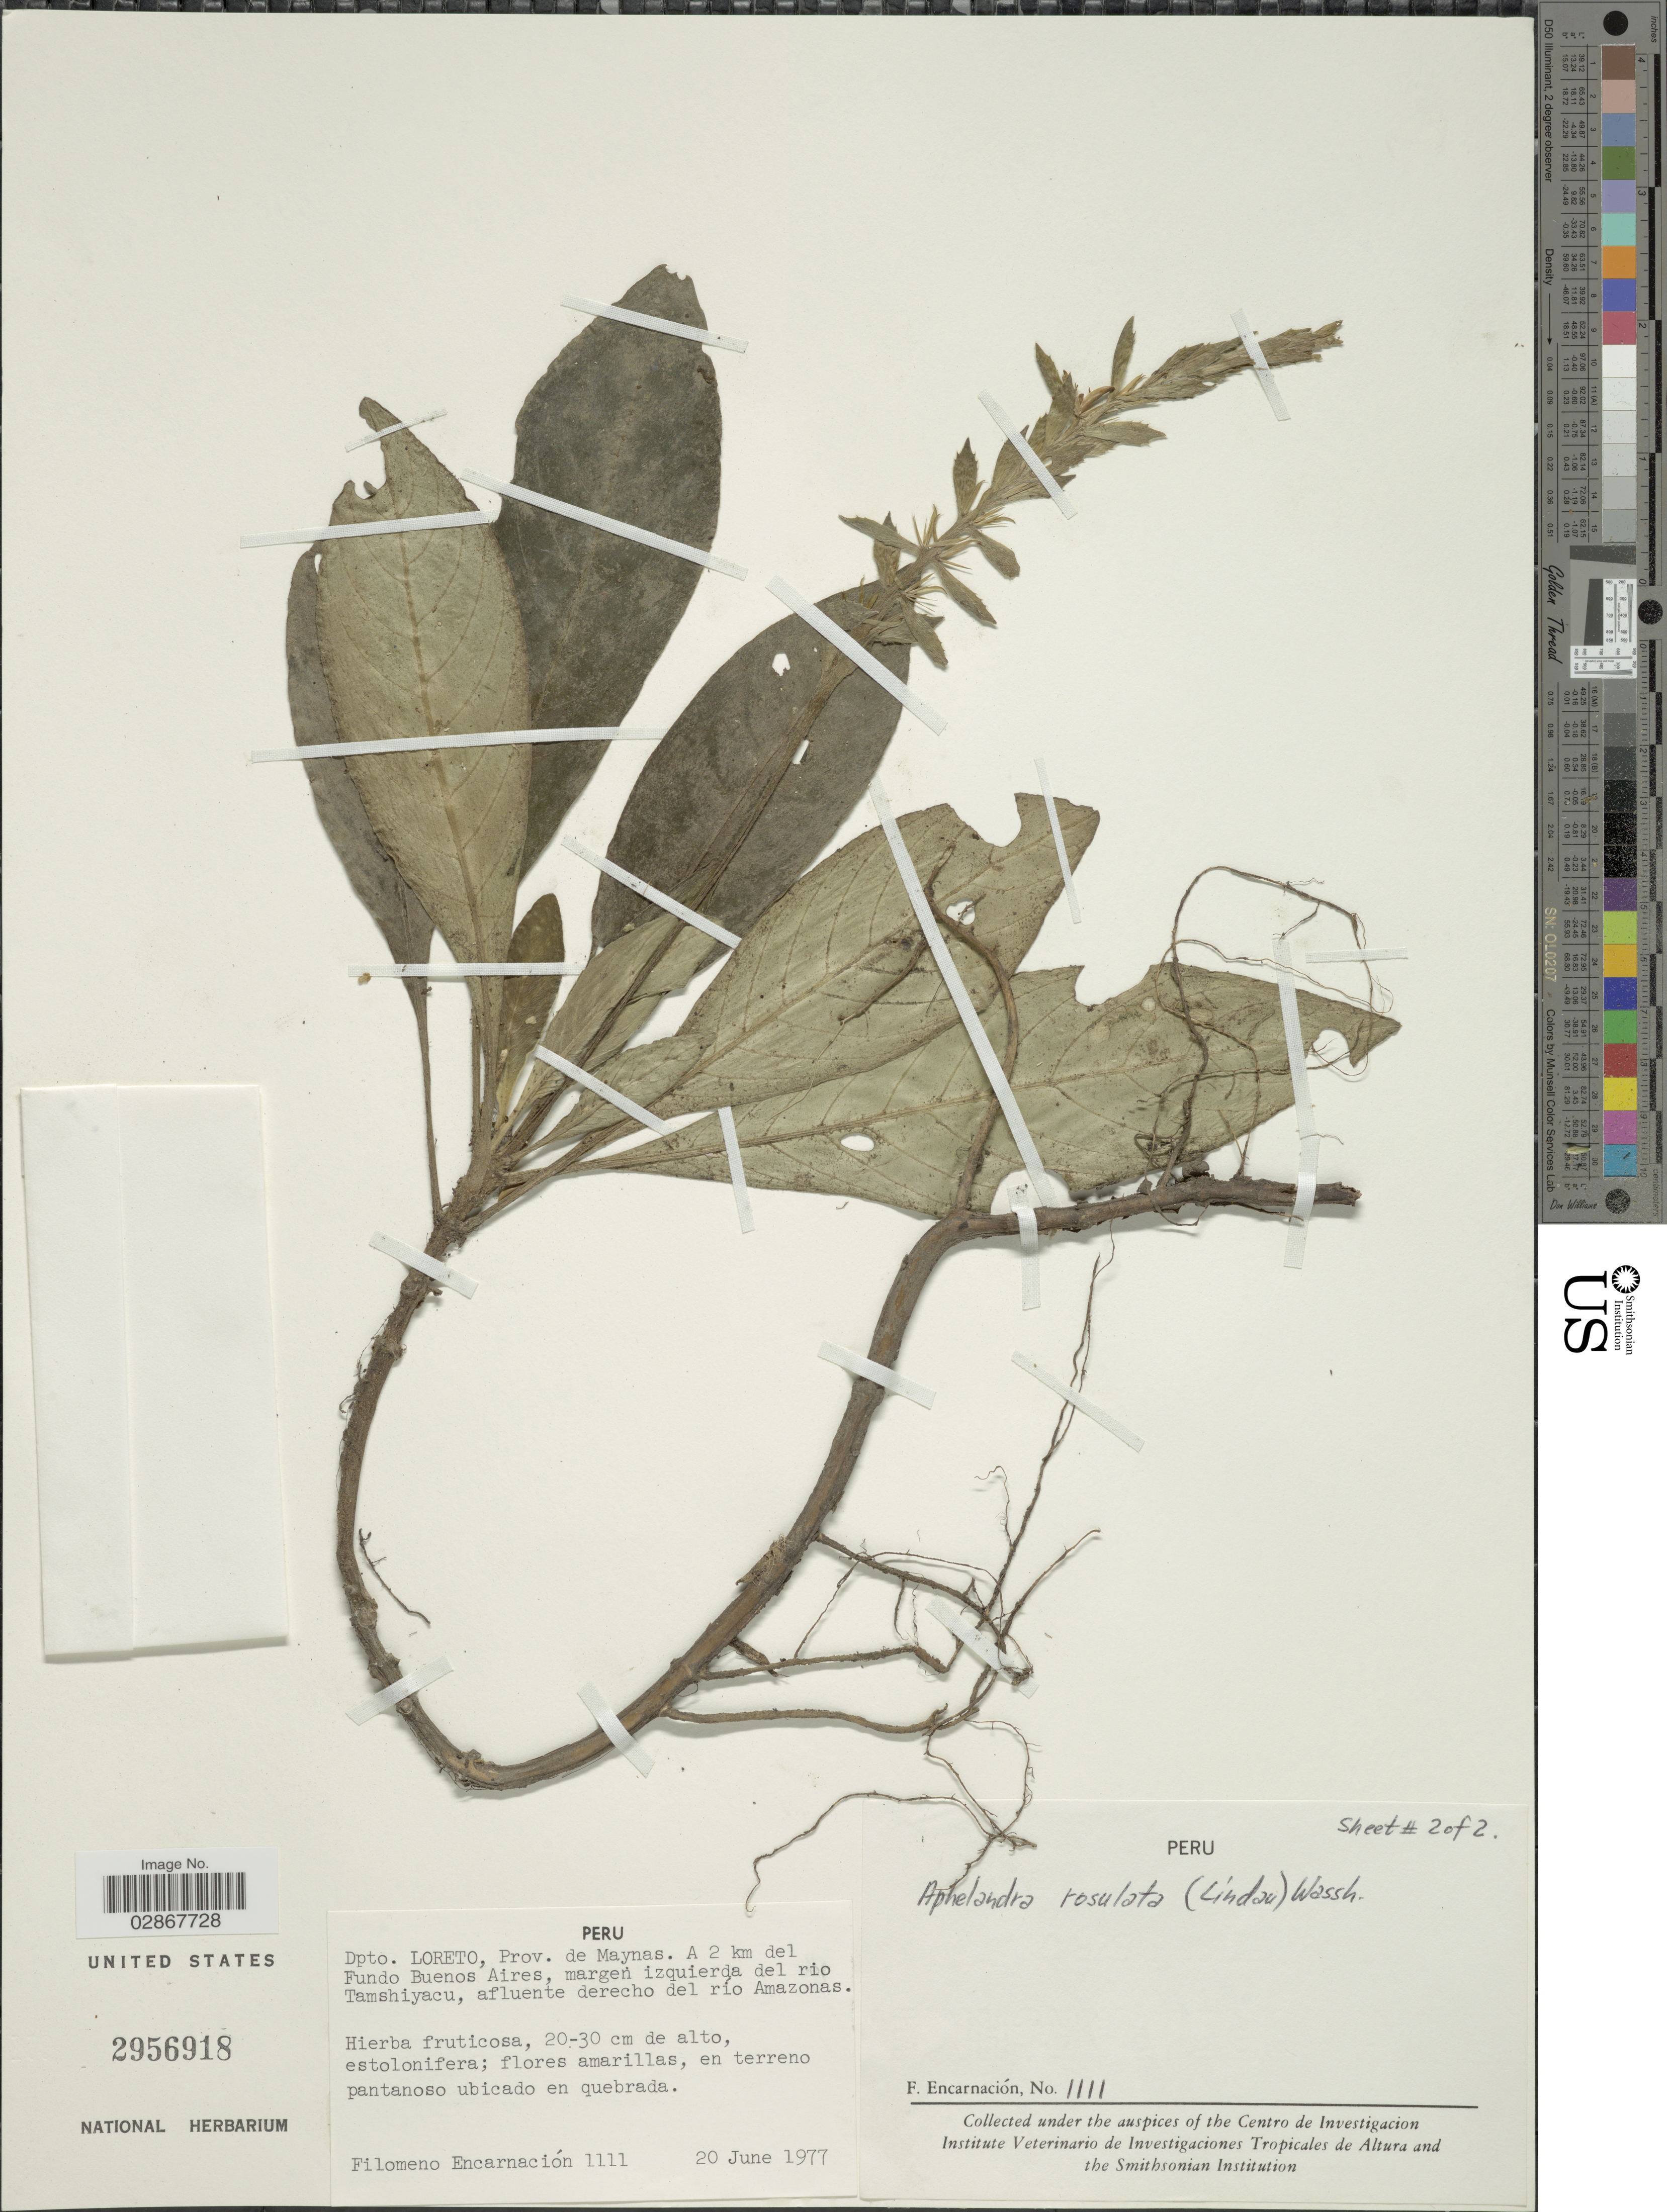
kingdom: Plantae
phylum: Tracheophyta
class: Magnoliopsida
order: Lamiales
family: Acanthaceae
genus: Aphelandra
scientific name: Aphelandra rosulata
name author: (Lindau) Wassh.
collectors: F. Encarnación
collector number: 1111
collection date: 1977-06-20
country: Peru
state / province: Loreto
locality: Dpto. Loreto, Prov. de Maynas. A 2 km del Fundo Buenos Aires, margen izquierda del rio Tamshiyacu, afluente derecho del río Amazonas.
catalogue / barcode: US 2956918